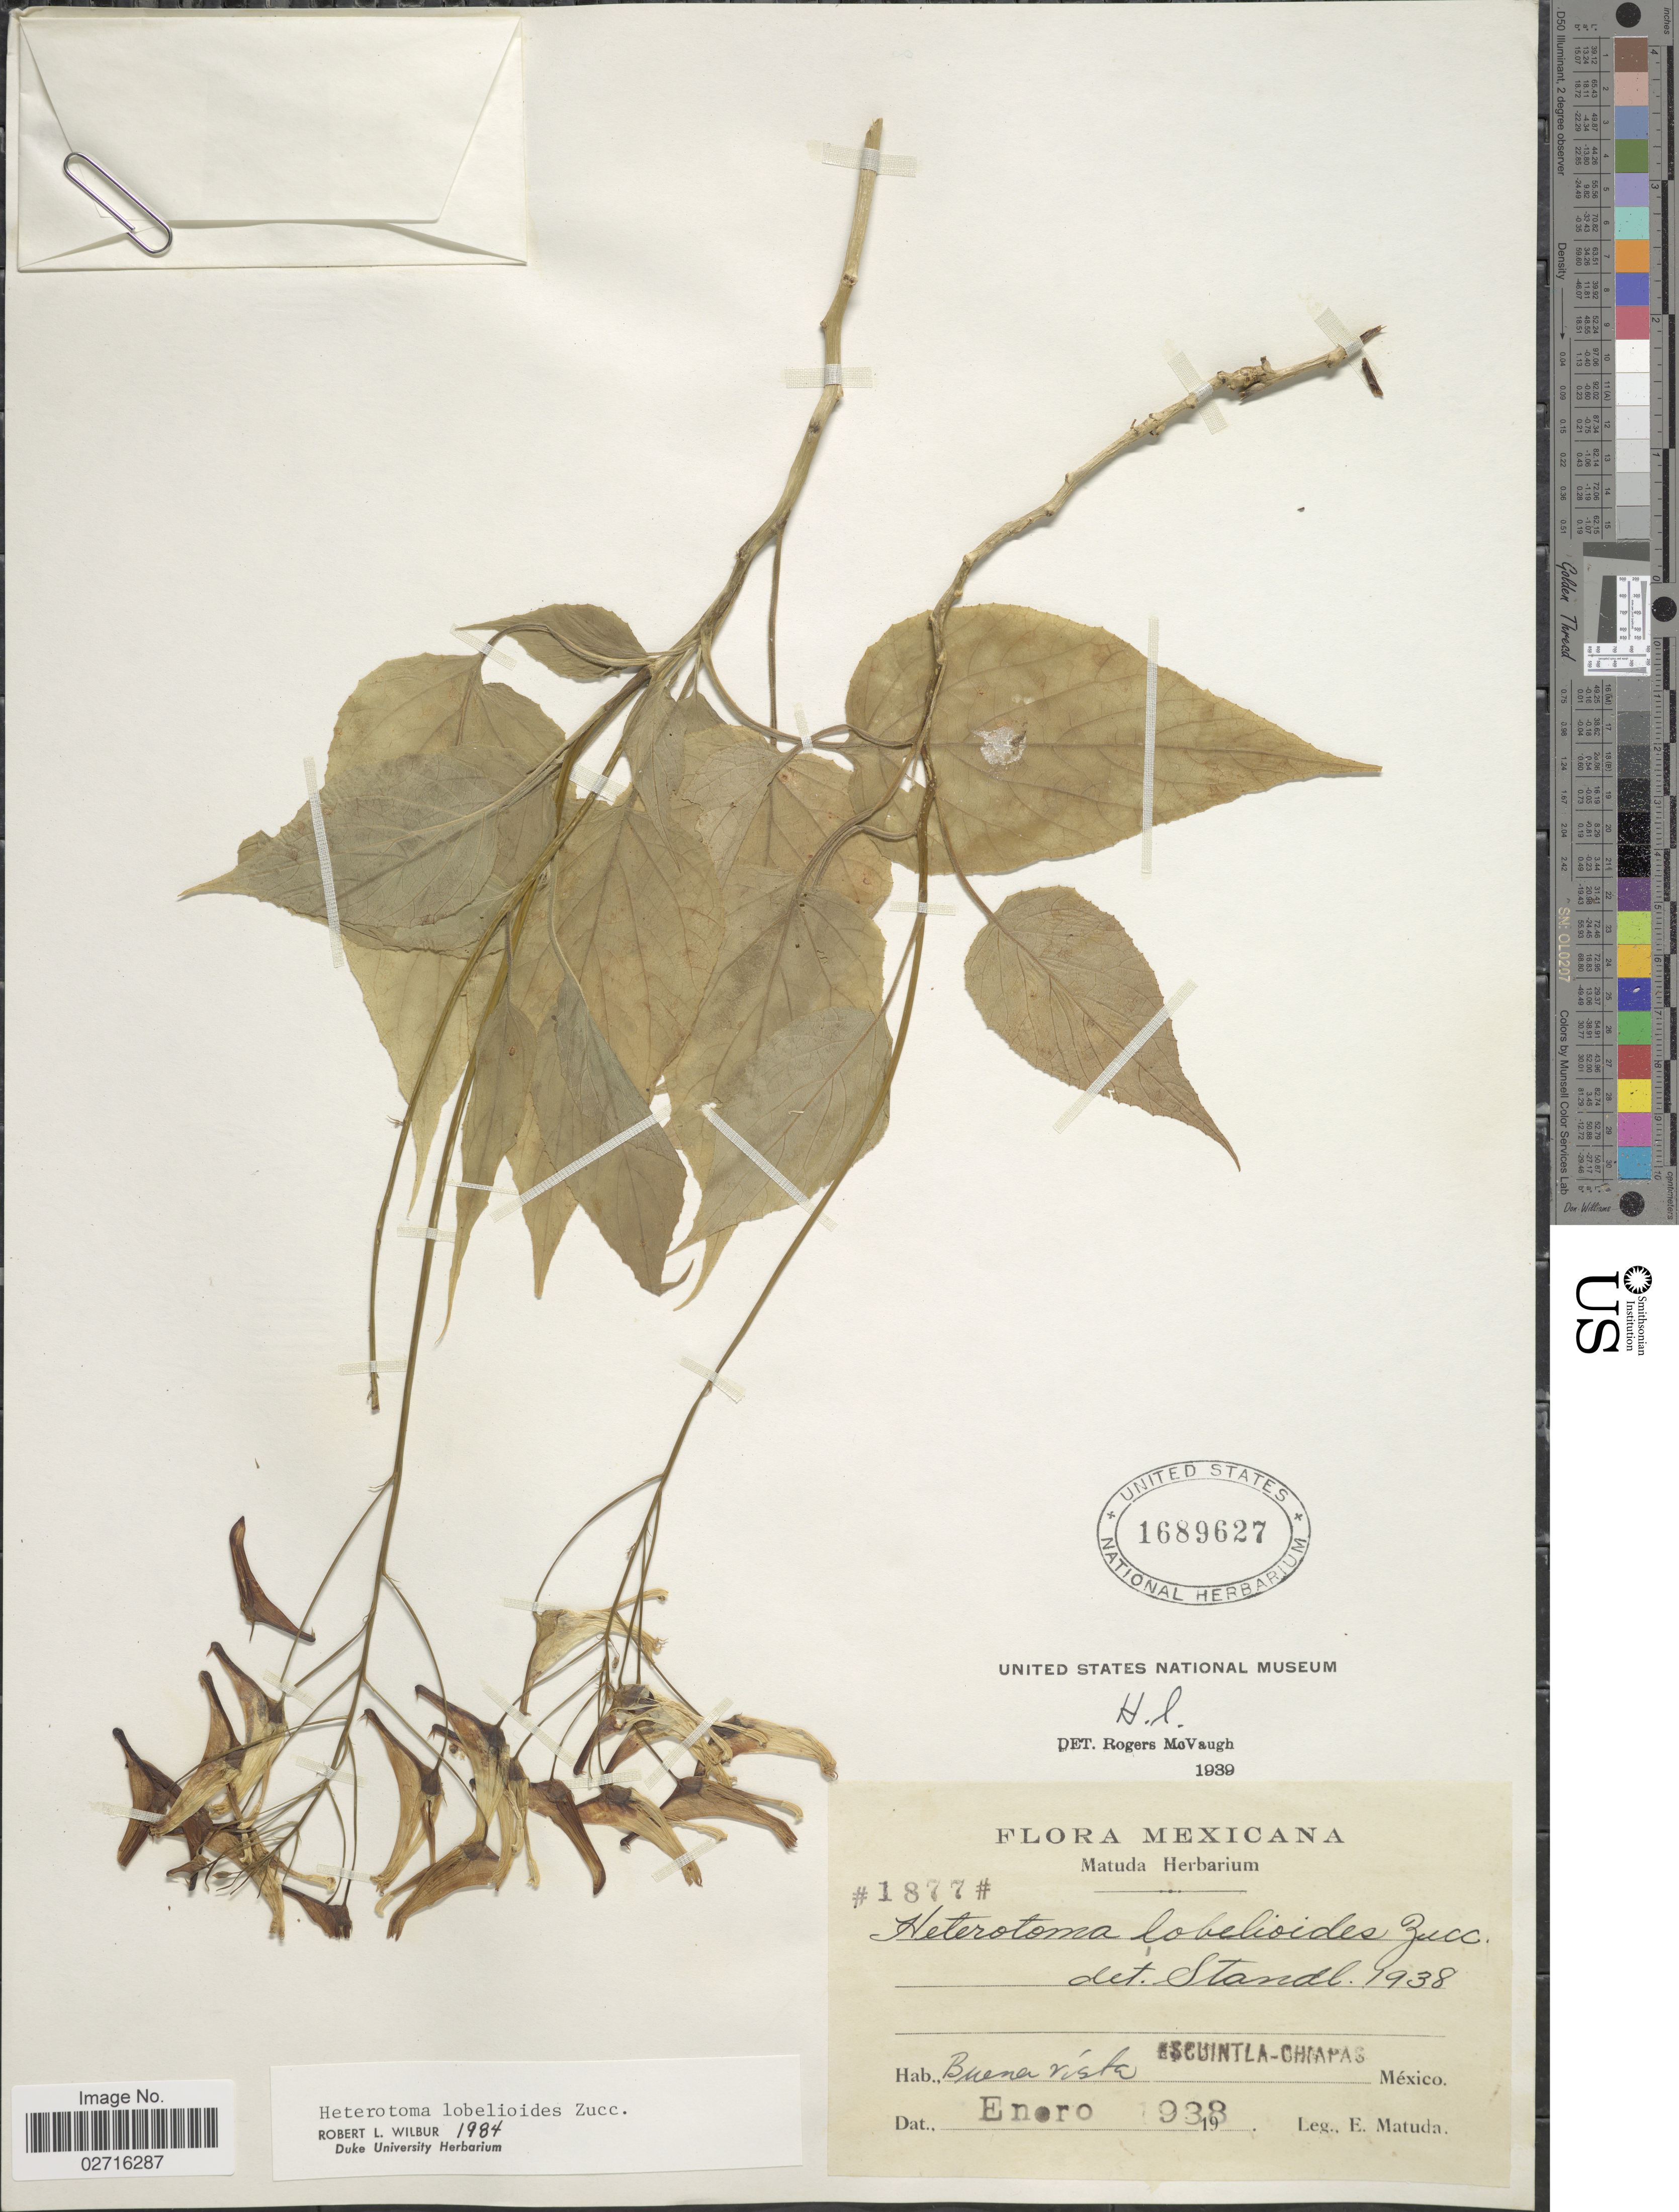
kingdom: Plantae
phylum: Tracheophyta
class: Magnoliopsida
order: Asterales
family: Campanulaceae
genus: Heterotoma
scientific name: Heterotoma lobelioides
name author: Zucc.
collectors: E. Matuda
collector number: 1877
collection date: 1938-01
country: Mexico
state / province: Chiapas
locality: Buena Vista, Escuintla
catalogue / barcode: US 1689627